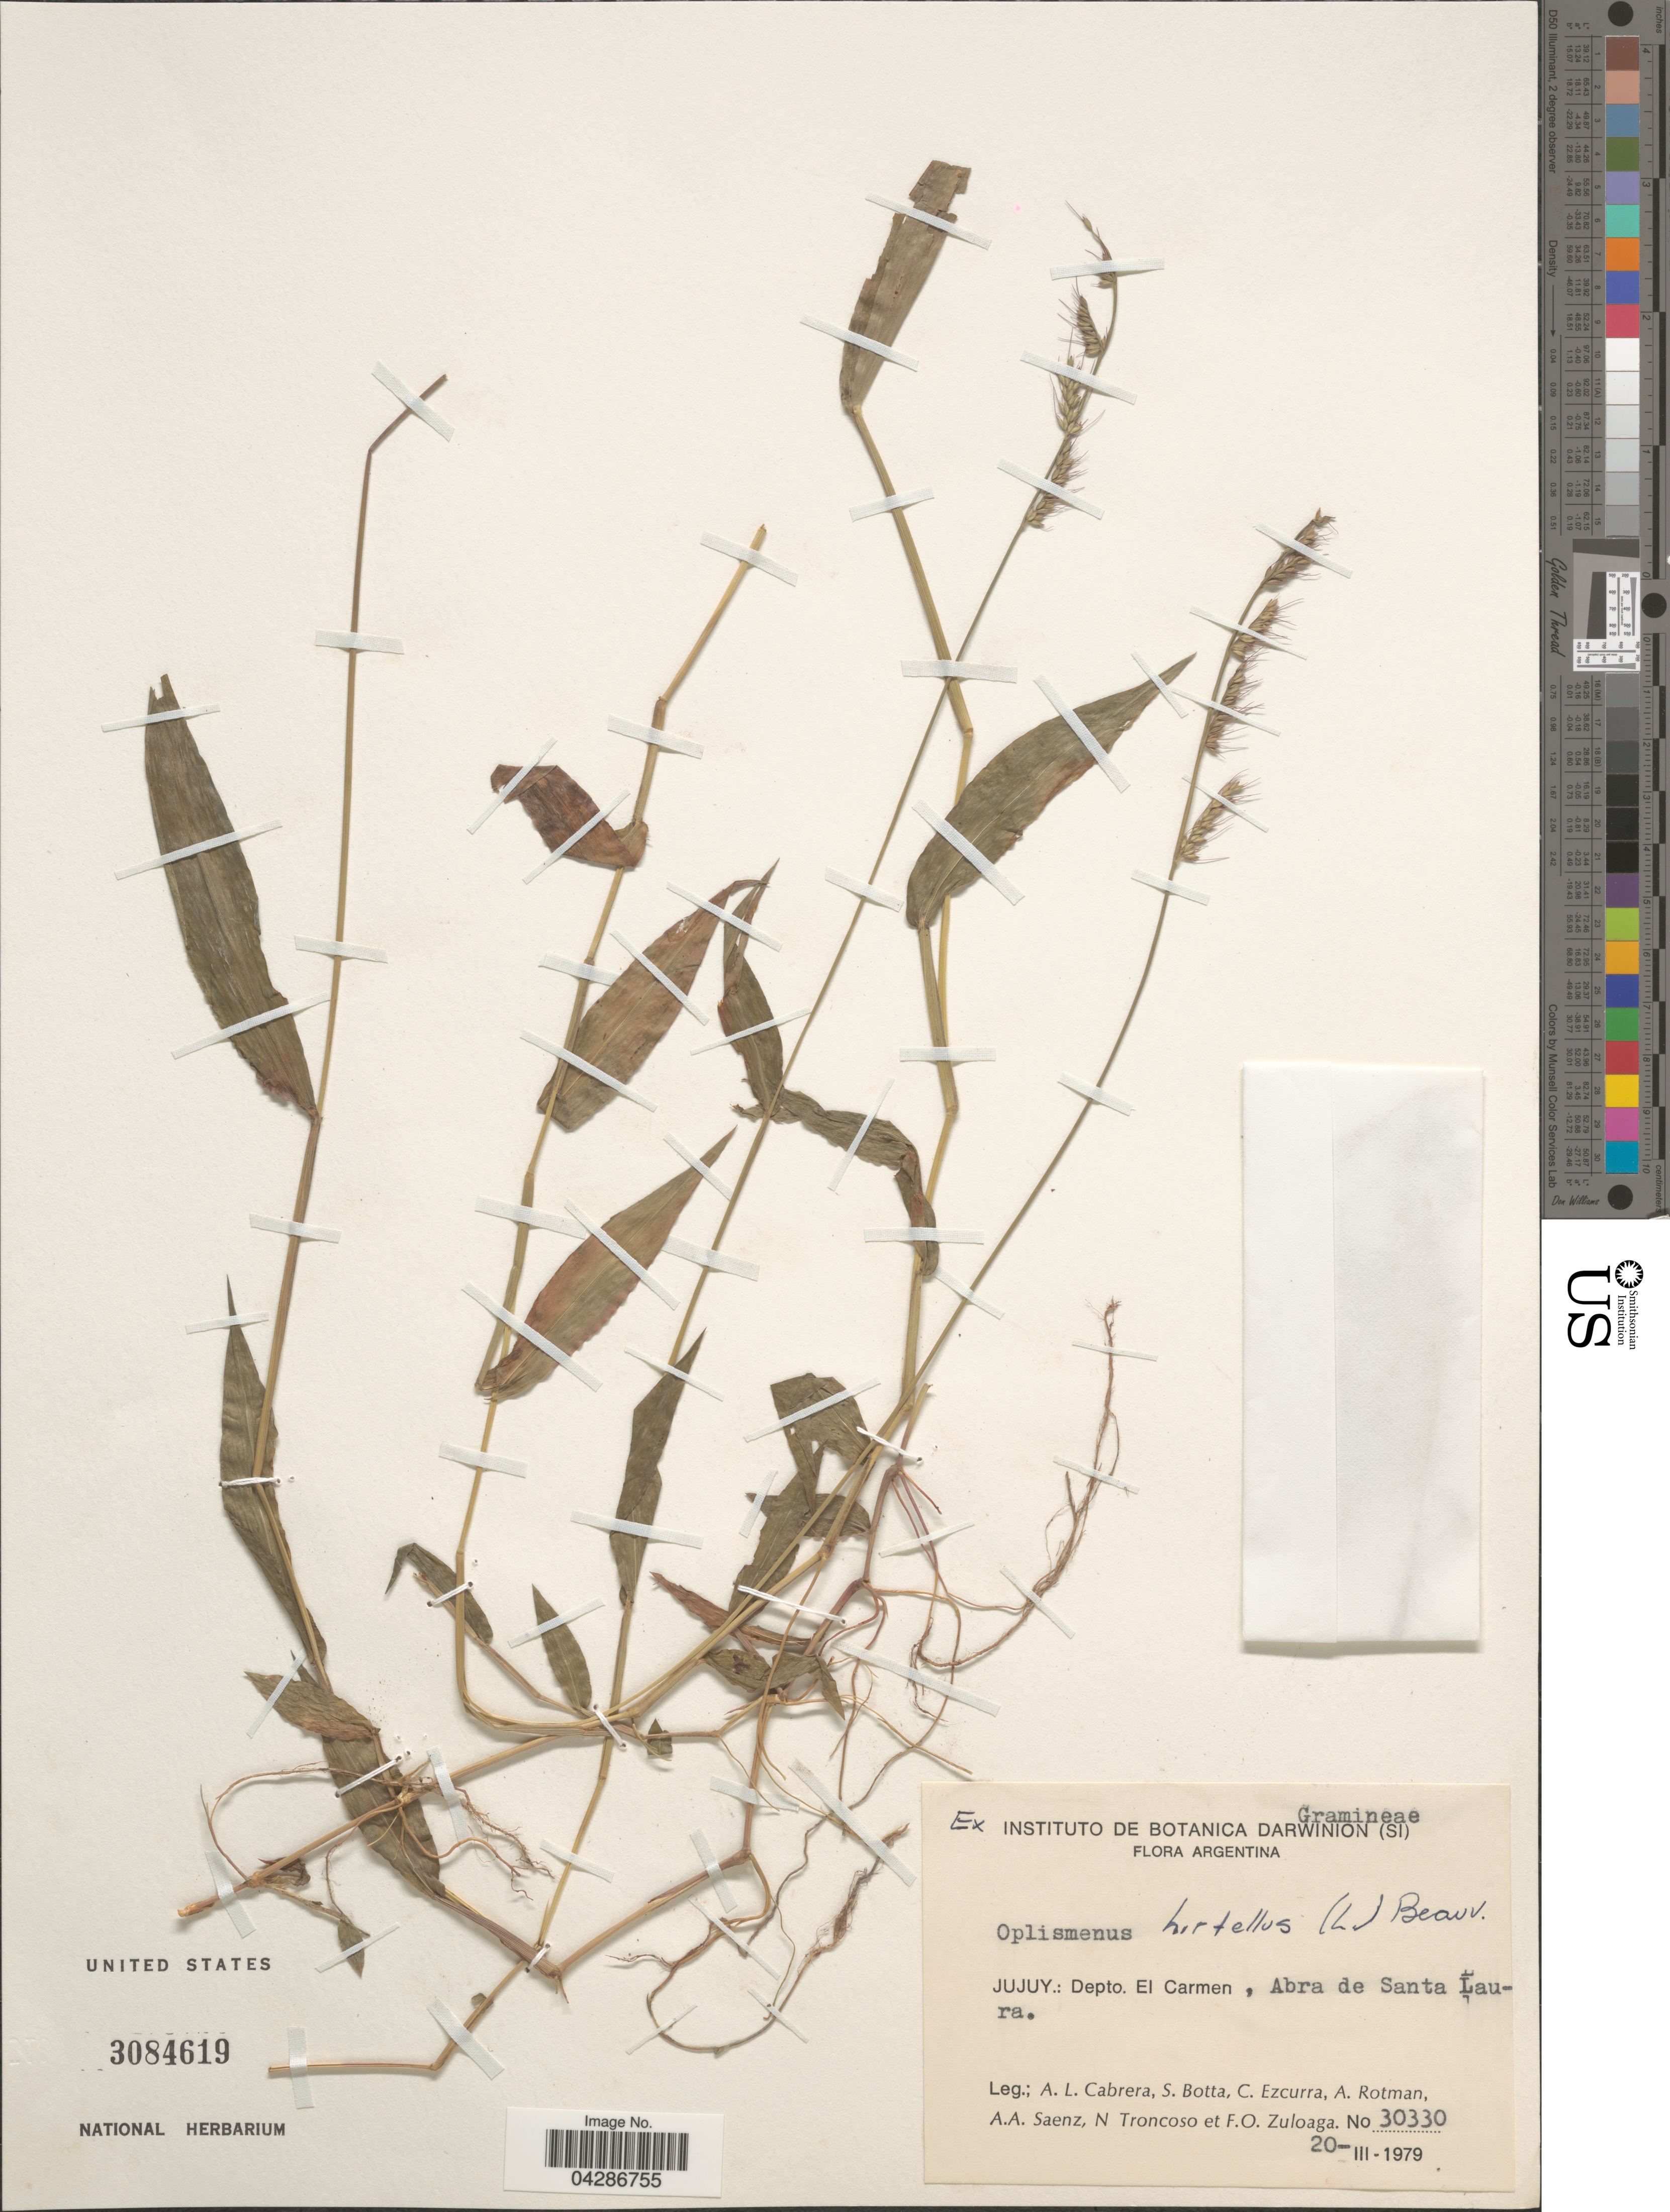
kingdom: Plantae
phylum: Tracheophyta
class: Liliopsida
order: Poales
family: Poaceae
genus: Oplismenus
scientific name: Oplismenus hirtellus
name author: (L.) P. Beauv.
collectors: A. L. Cabrera, S. Botta, C. Ezcurra, A. D. Rotman & et al.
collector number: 30330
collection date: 1979-03-20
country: Argentina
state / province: Jujuy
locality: Depto. El Carmen, Abra de Santa Laura.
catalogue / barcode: US 3084619